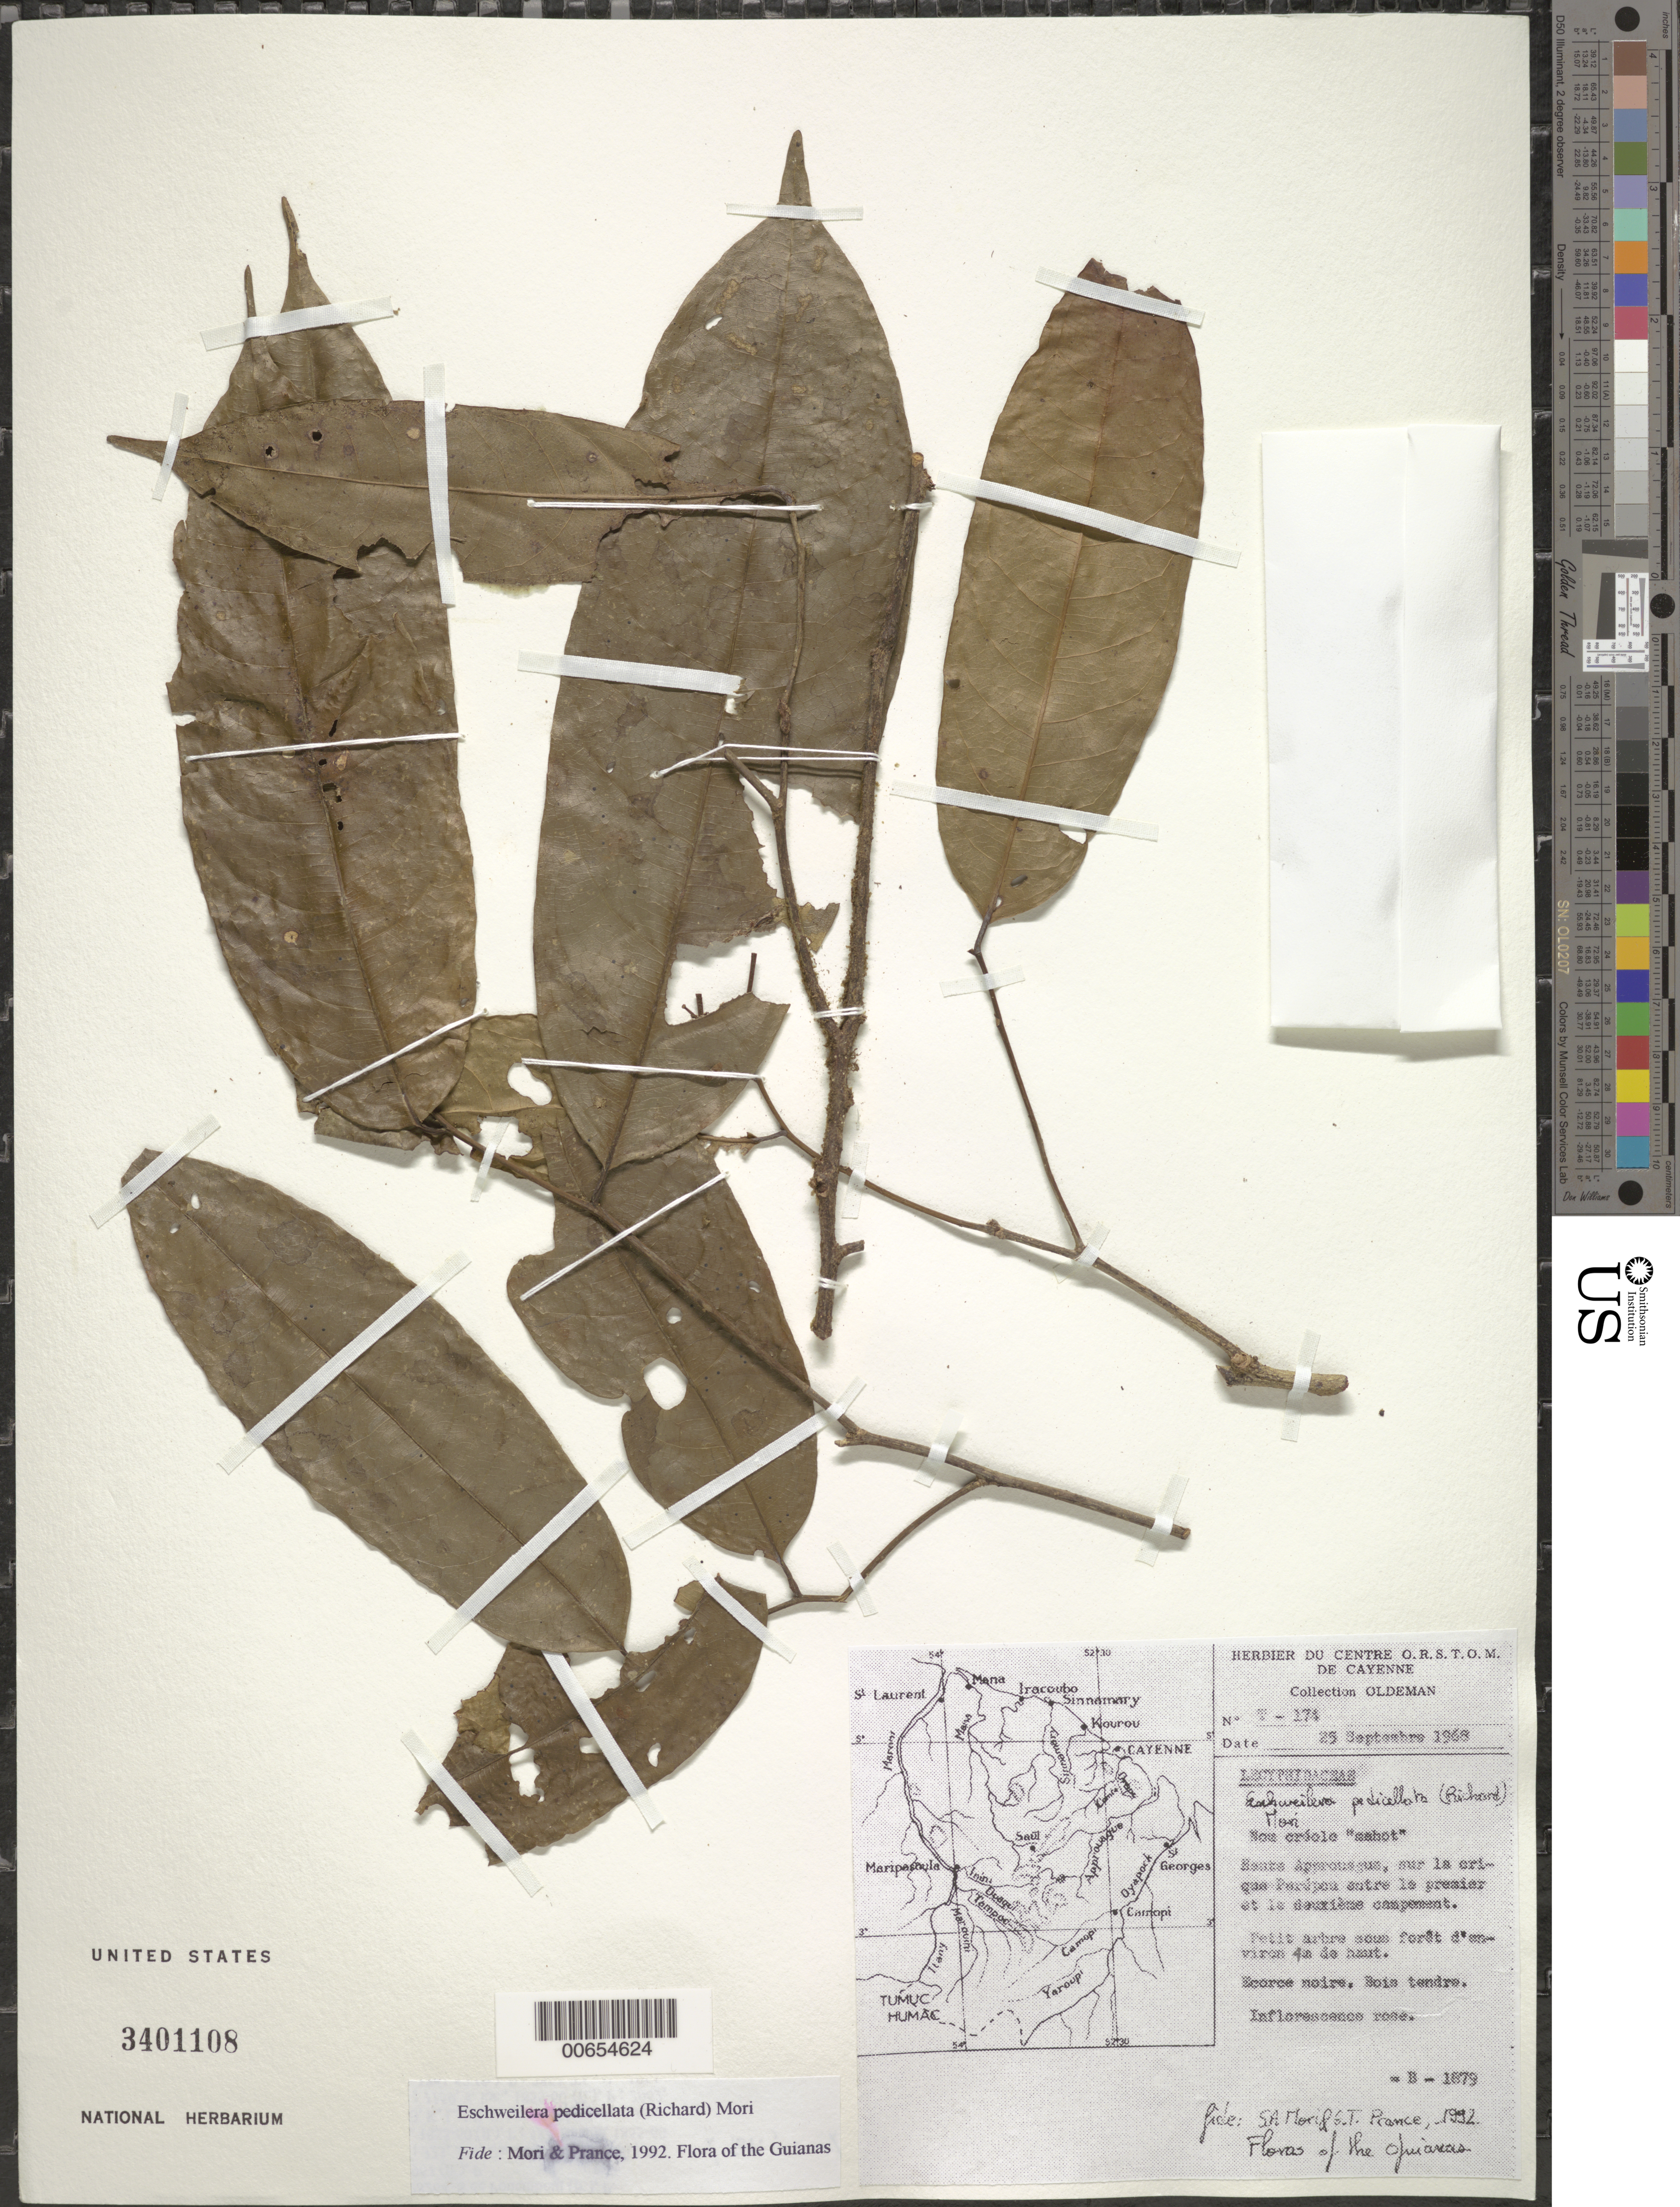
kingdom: Plantae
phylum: Tracheophyta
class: Magnoliopsida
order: Ericales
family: Lecythidaceae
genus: Eschweilera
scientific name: Eschweilera pedicellata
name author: (Rich.) S.A. Mori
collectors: R. Oldeman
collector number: T 174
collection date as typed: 25-Sep-68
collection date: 1968-09-25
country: French Guiana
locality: Haute Approuague, Crique Parépou, entre le premier et le deuxieme campement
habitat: Forest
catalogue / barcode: US 3401108